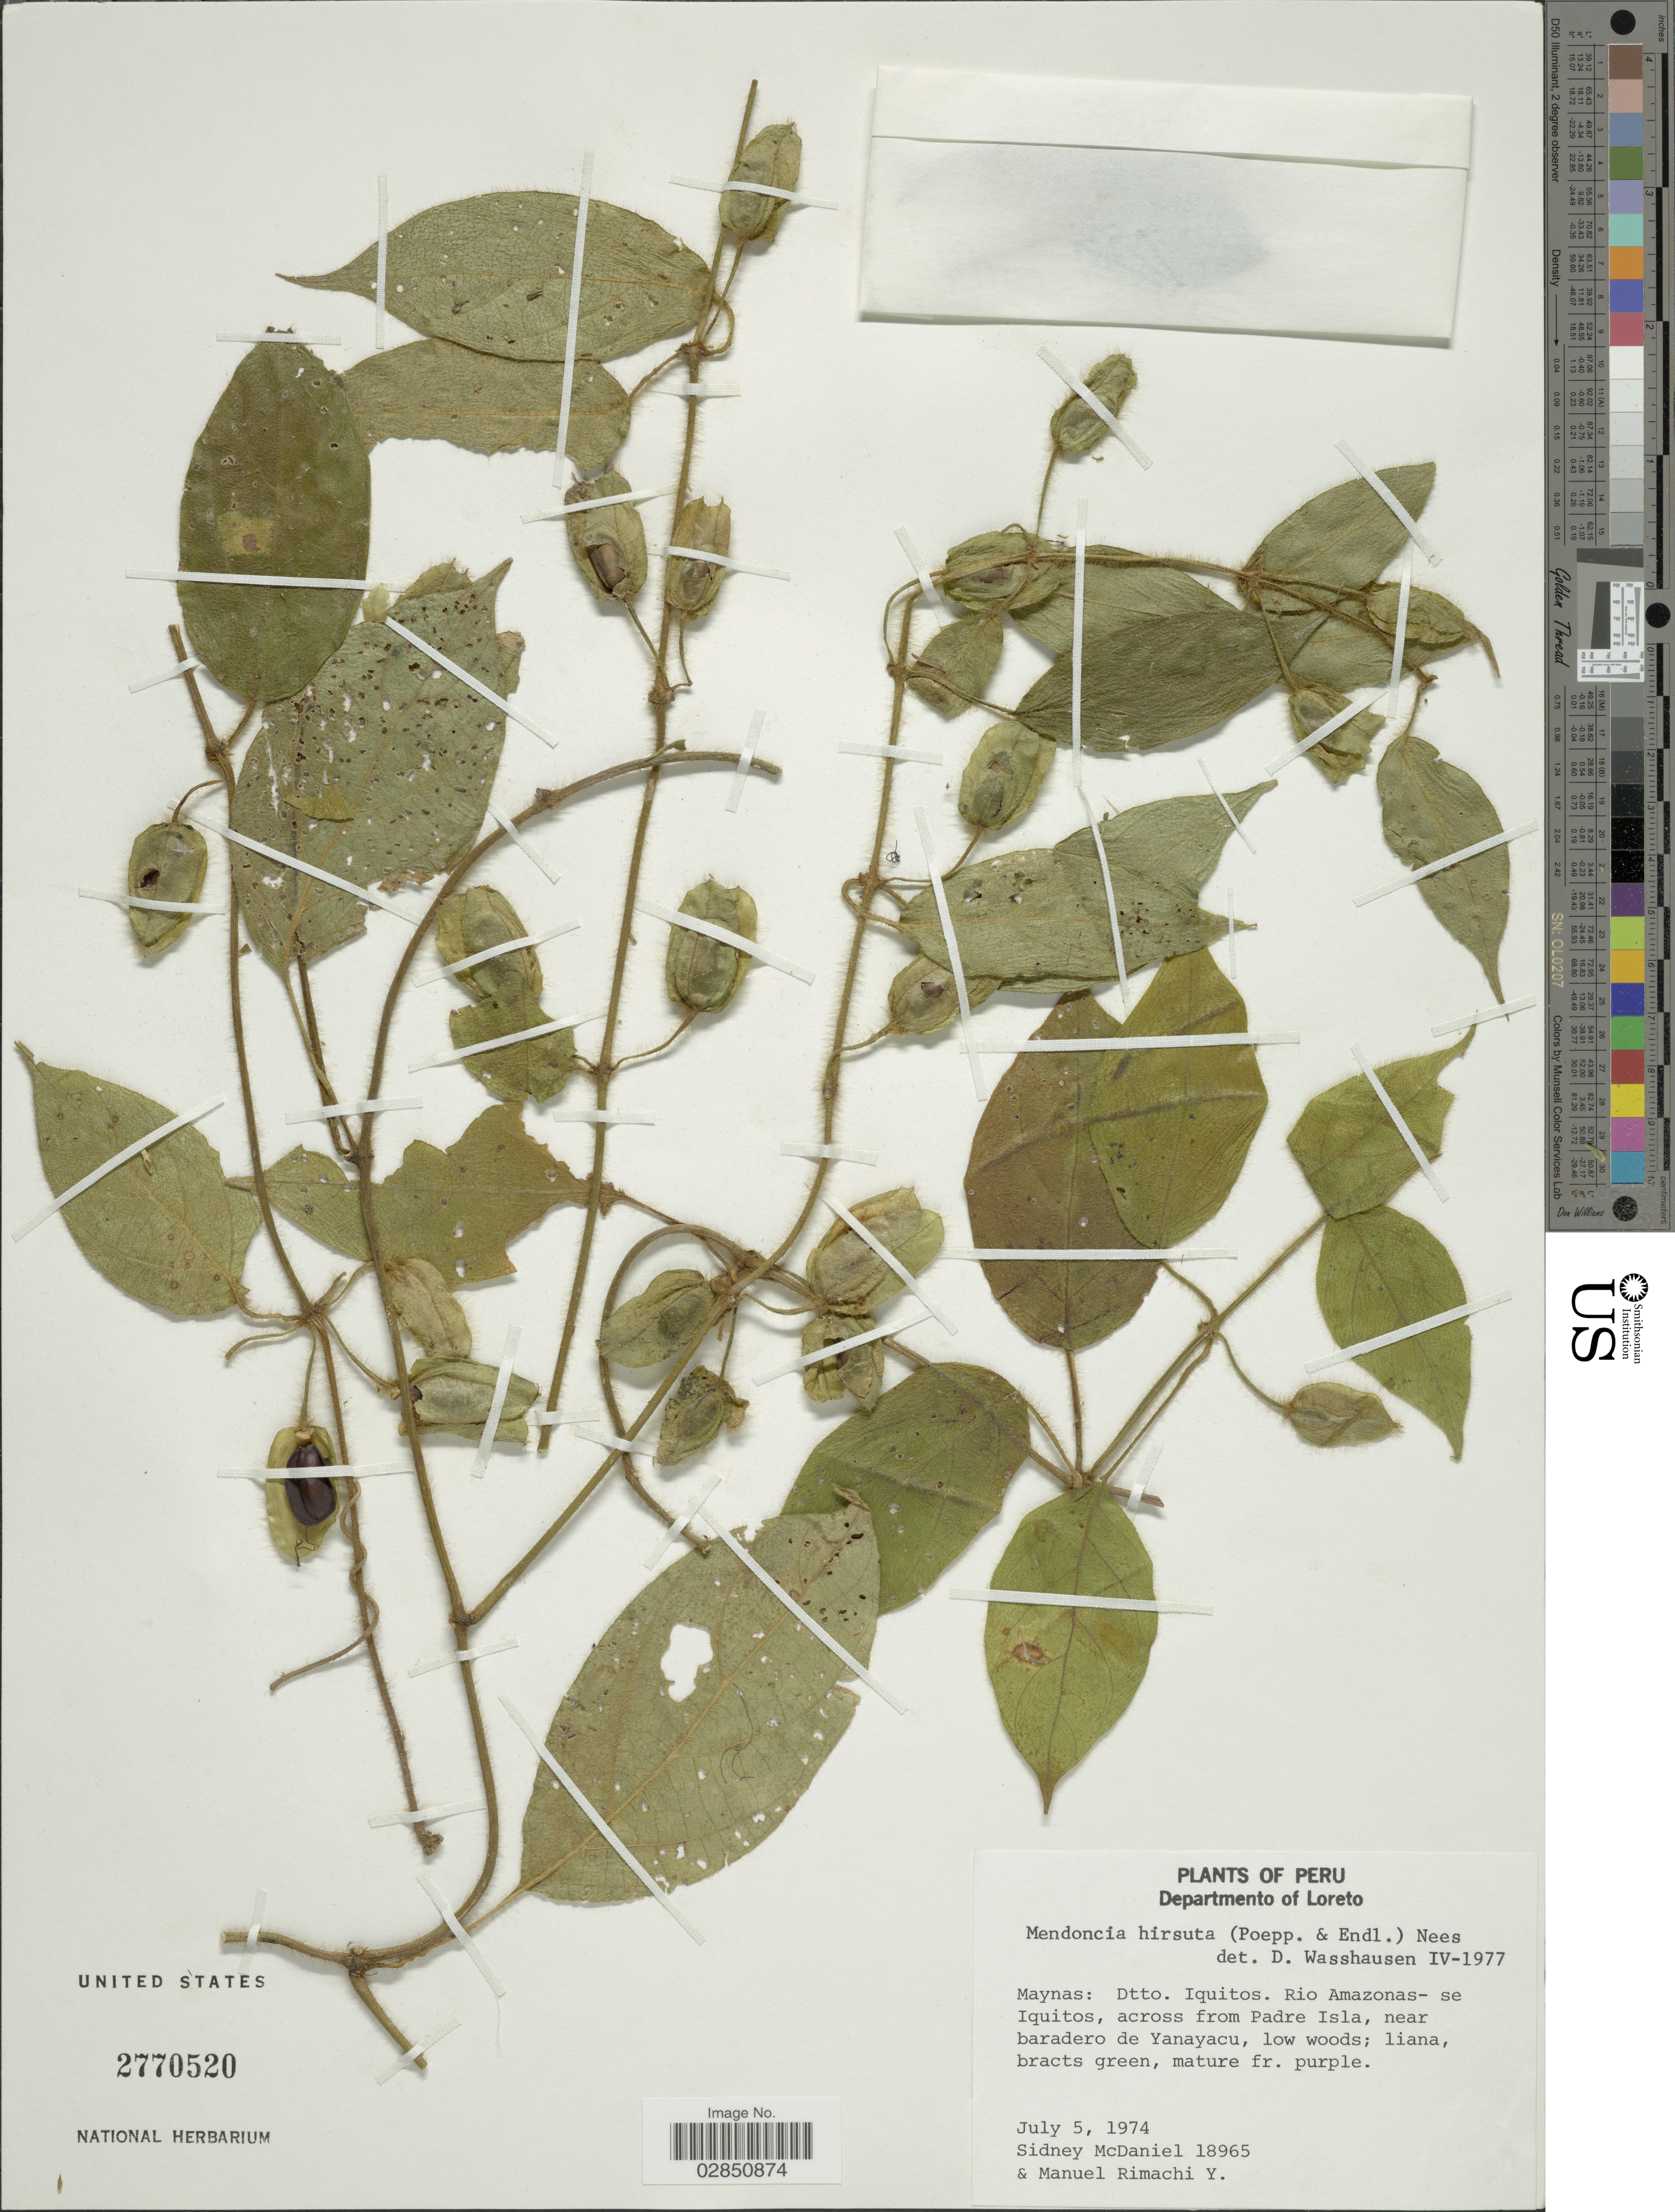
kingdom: Plantae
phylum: Tracheophyta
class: Magnoliopsida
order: Lamiales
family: Acanthaceae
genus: Mendoncia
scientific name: Mendoncia bivalvis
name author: (L. f.) Merr.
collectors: S. McDaniel & M. Rimachi Y.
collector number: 18965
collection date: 1974-07-05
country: Peru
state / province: Loreto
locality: Departamento of Loreto. Maynas: Dtto. Iquitos. Rio Amazonas- se Iquitos, across from Padre Isla, near baradero de Yanayacu.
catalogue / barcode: US 2770520